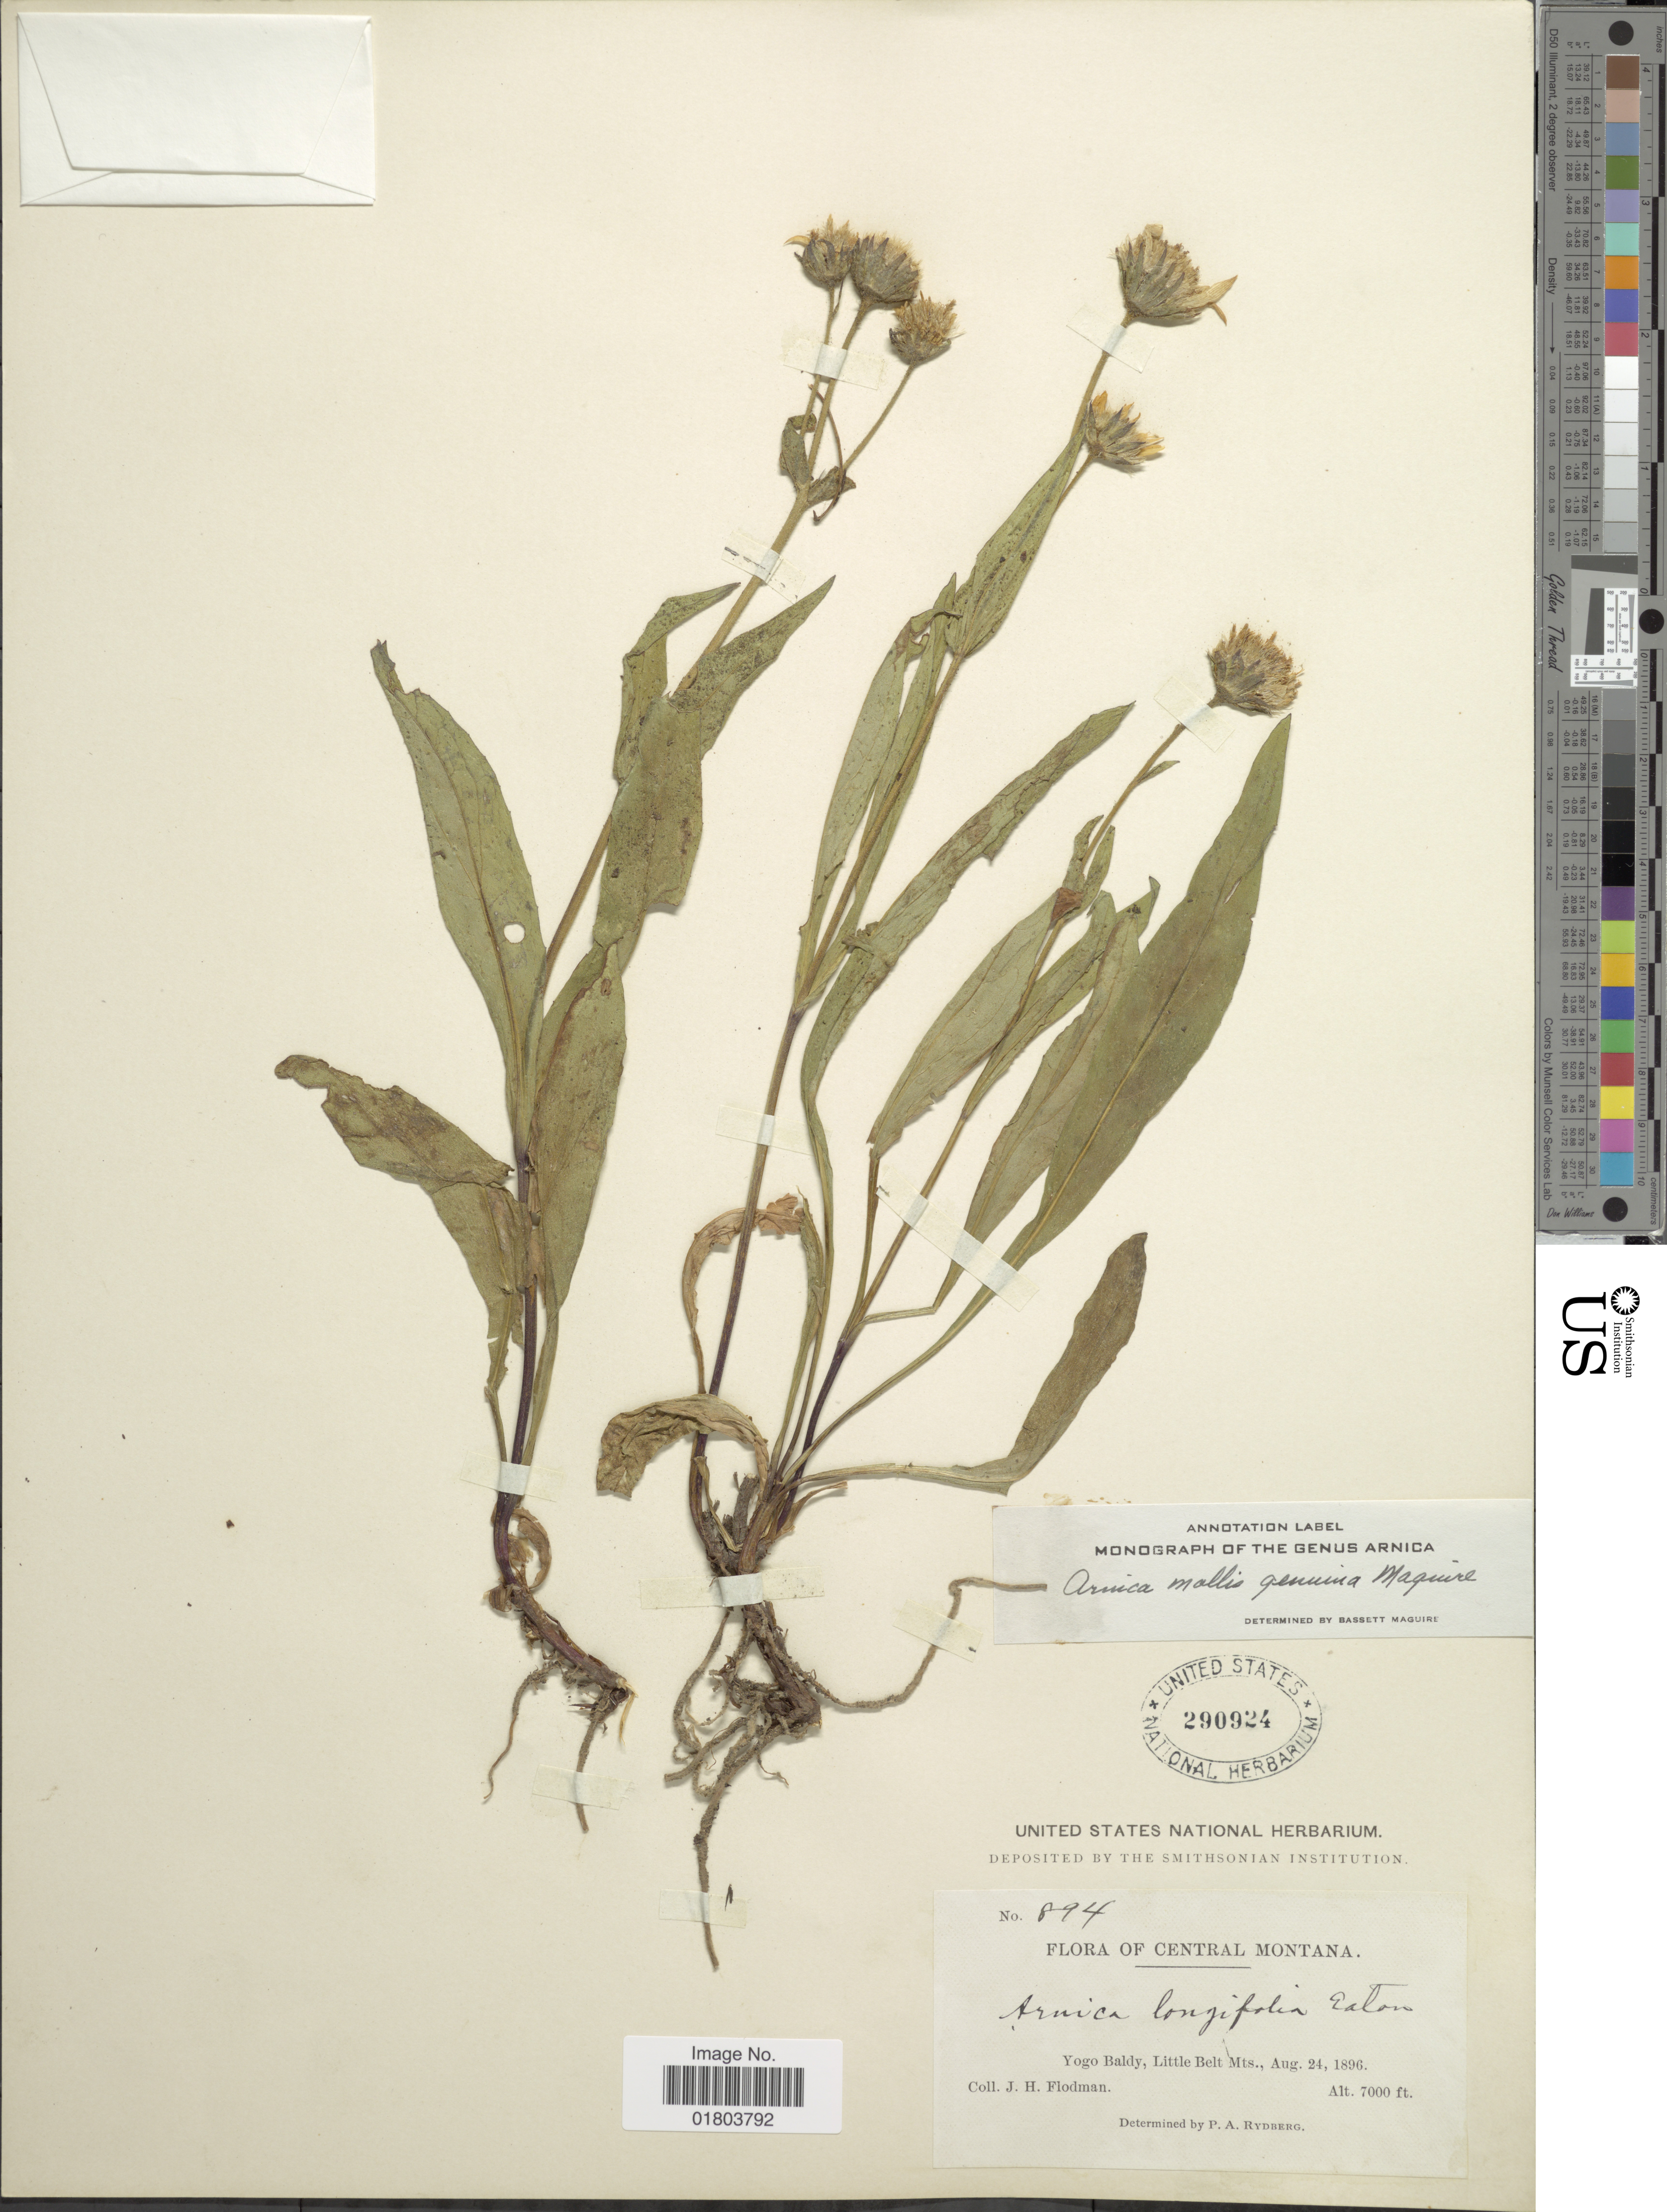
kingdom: Plantae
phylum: Tracheophyta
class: Magnoliopsida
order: Asterales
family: Asteraceae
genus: Arnica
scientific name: Arnica mollis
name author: Hook.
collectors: J. Flodman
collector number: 894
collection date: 1896-08-24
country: United States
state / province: Montana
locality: Central Montana, Yogo Baldy, Little Belt Mts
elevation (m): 2134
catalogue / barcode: US 290924